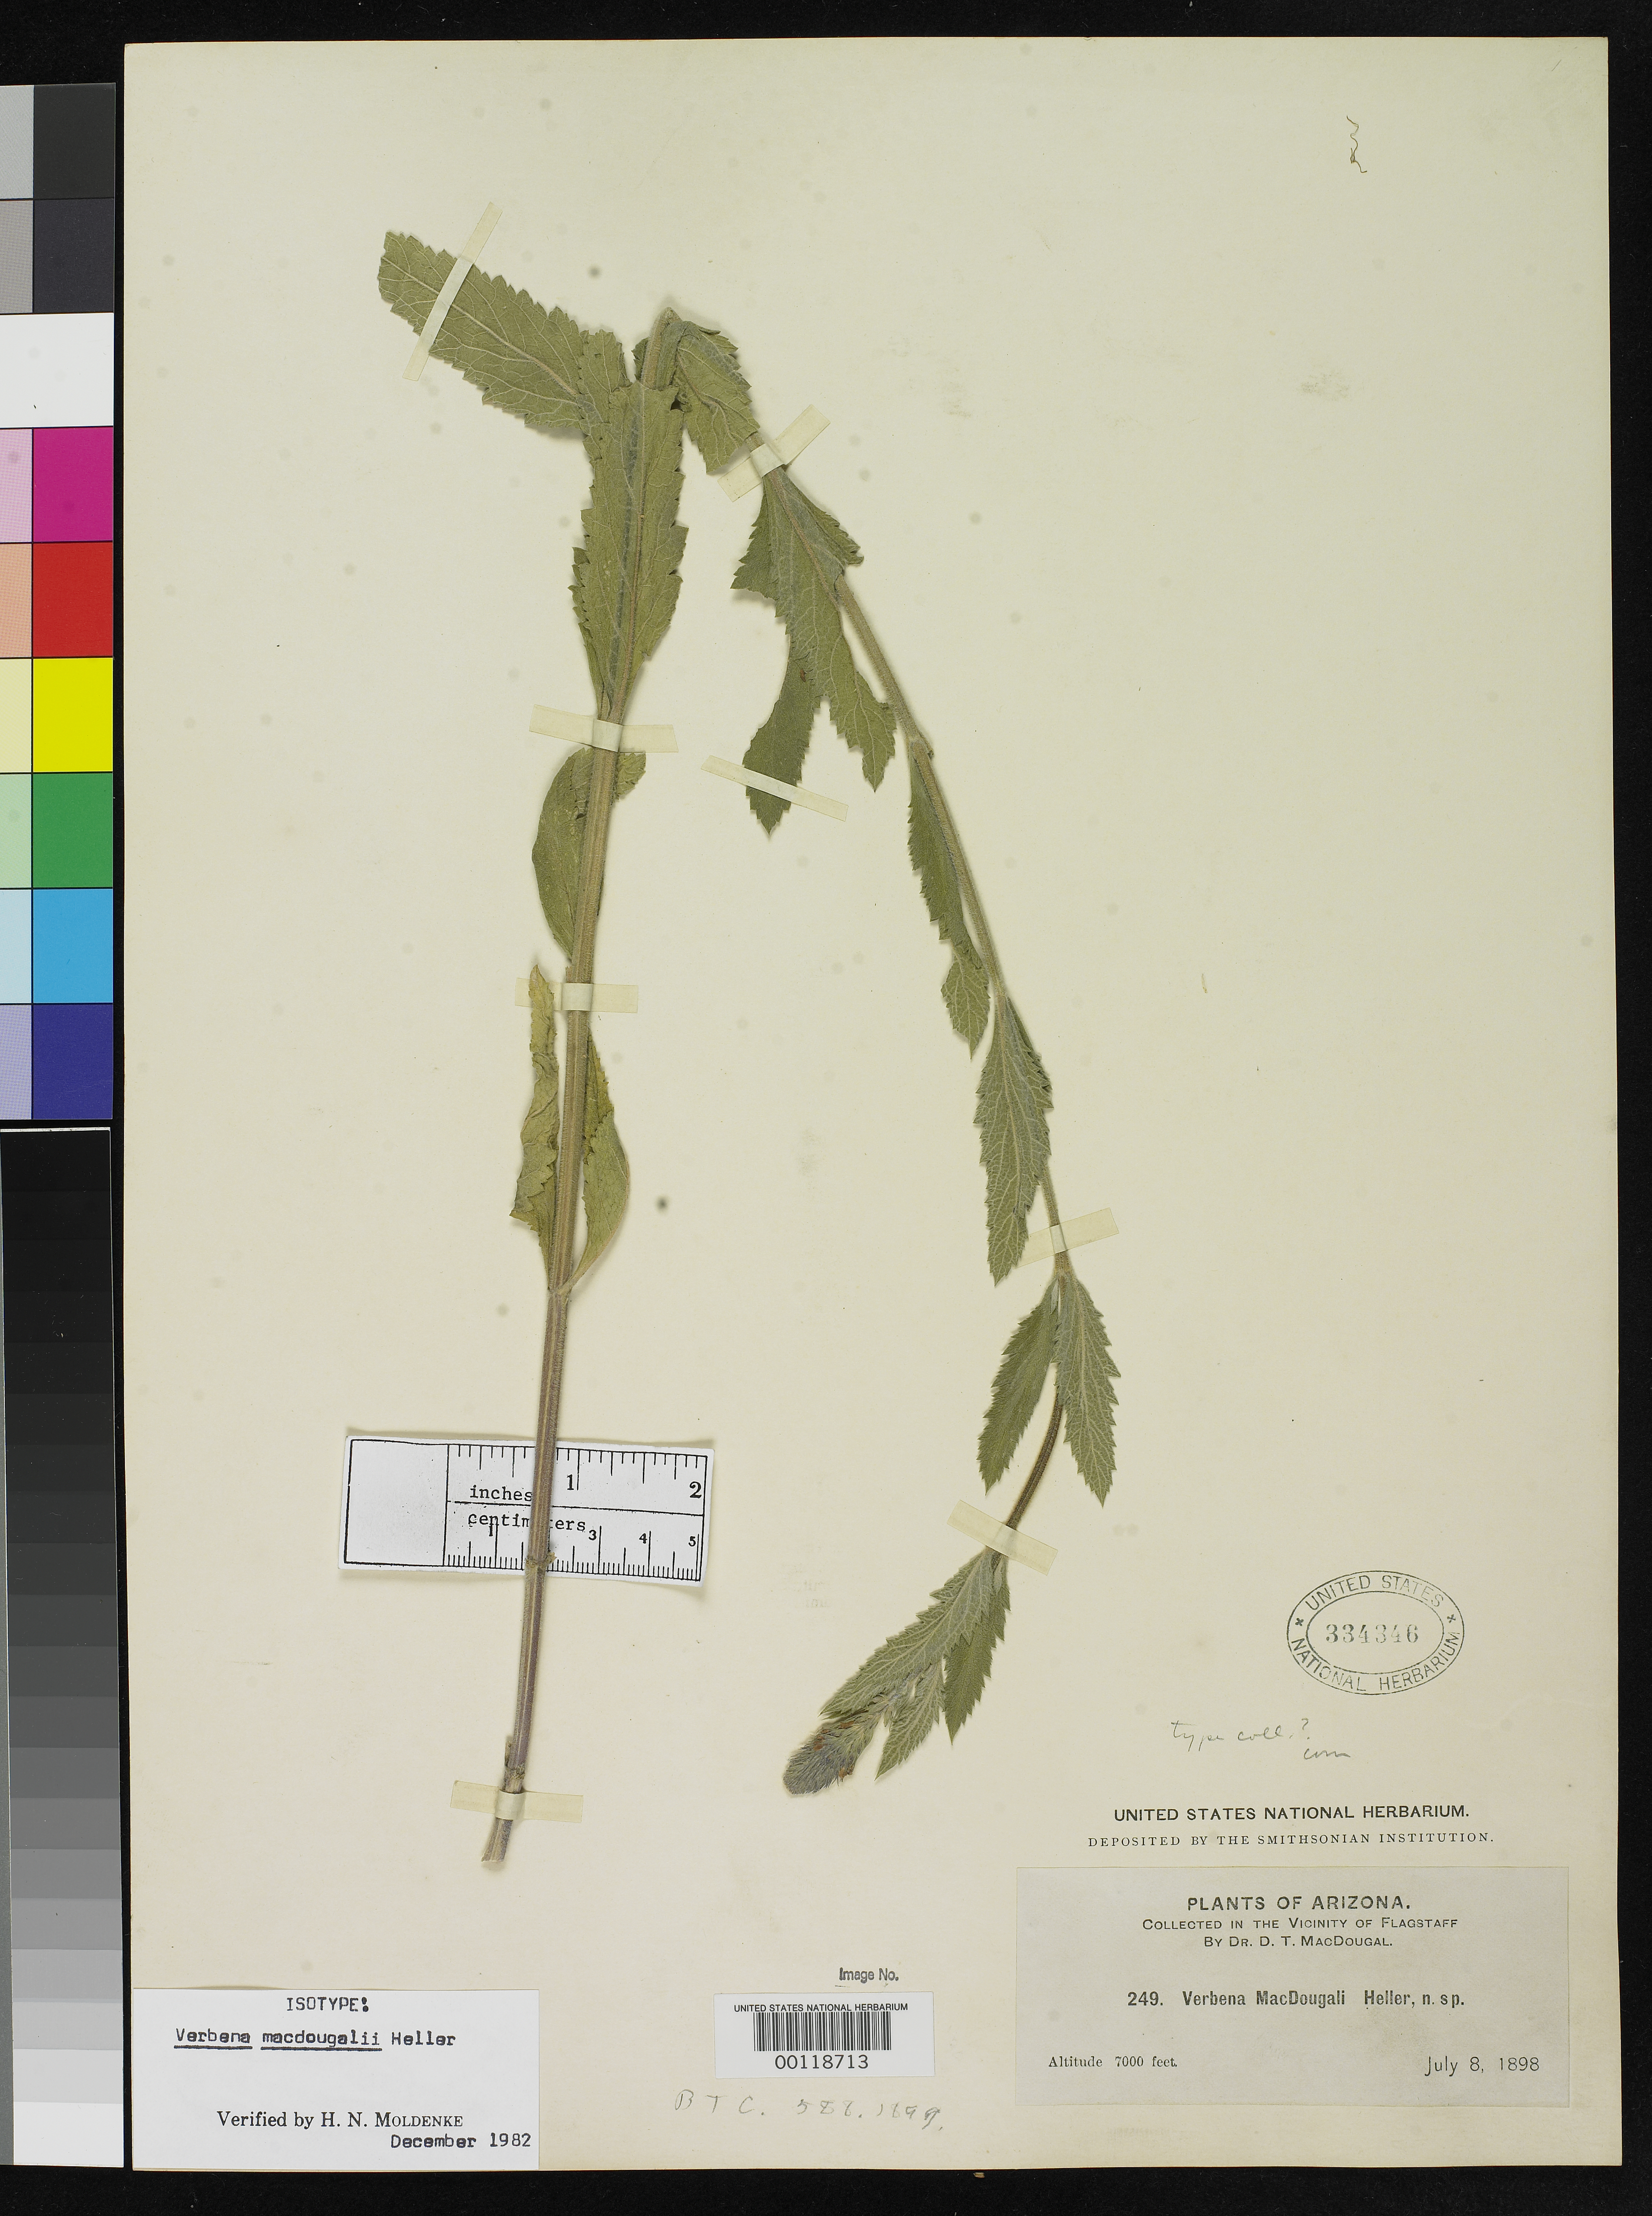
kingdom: Plantae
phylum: Tracheophyta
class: Magnoliopsida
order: Lamiales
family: Verbenaceae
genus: Verbena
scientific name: Verbena macdougalii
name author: A. Heller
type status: Isotype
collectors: D. T. MacDougal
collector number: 249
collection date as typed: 08 Jul 1898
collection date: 1898-07-08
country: United States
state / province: Arizona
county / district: Coconino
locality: Near Flagstaff.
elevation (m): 2134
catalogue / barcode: US 334346